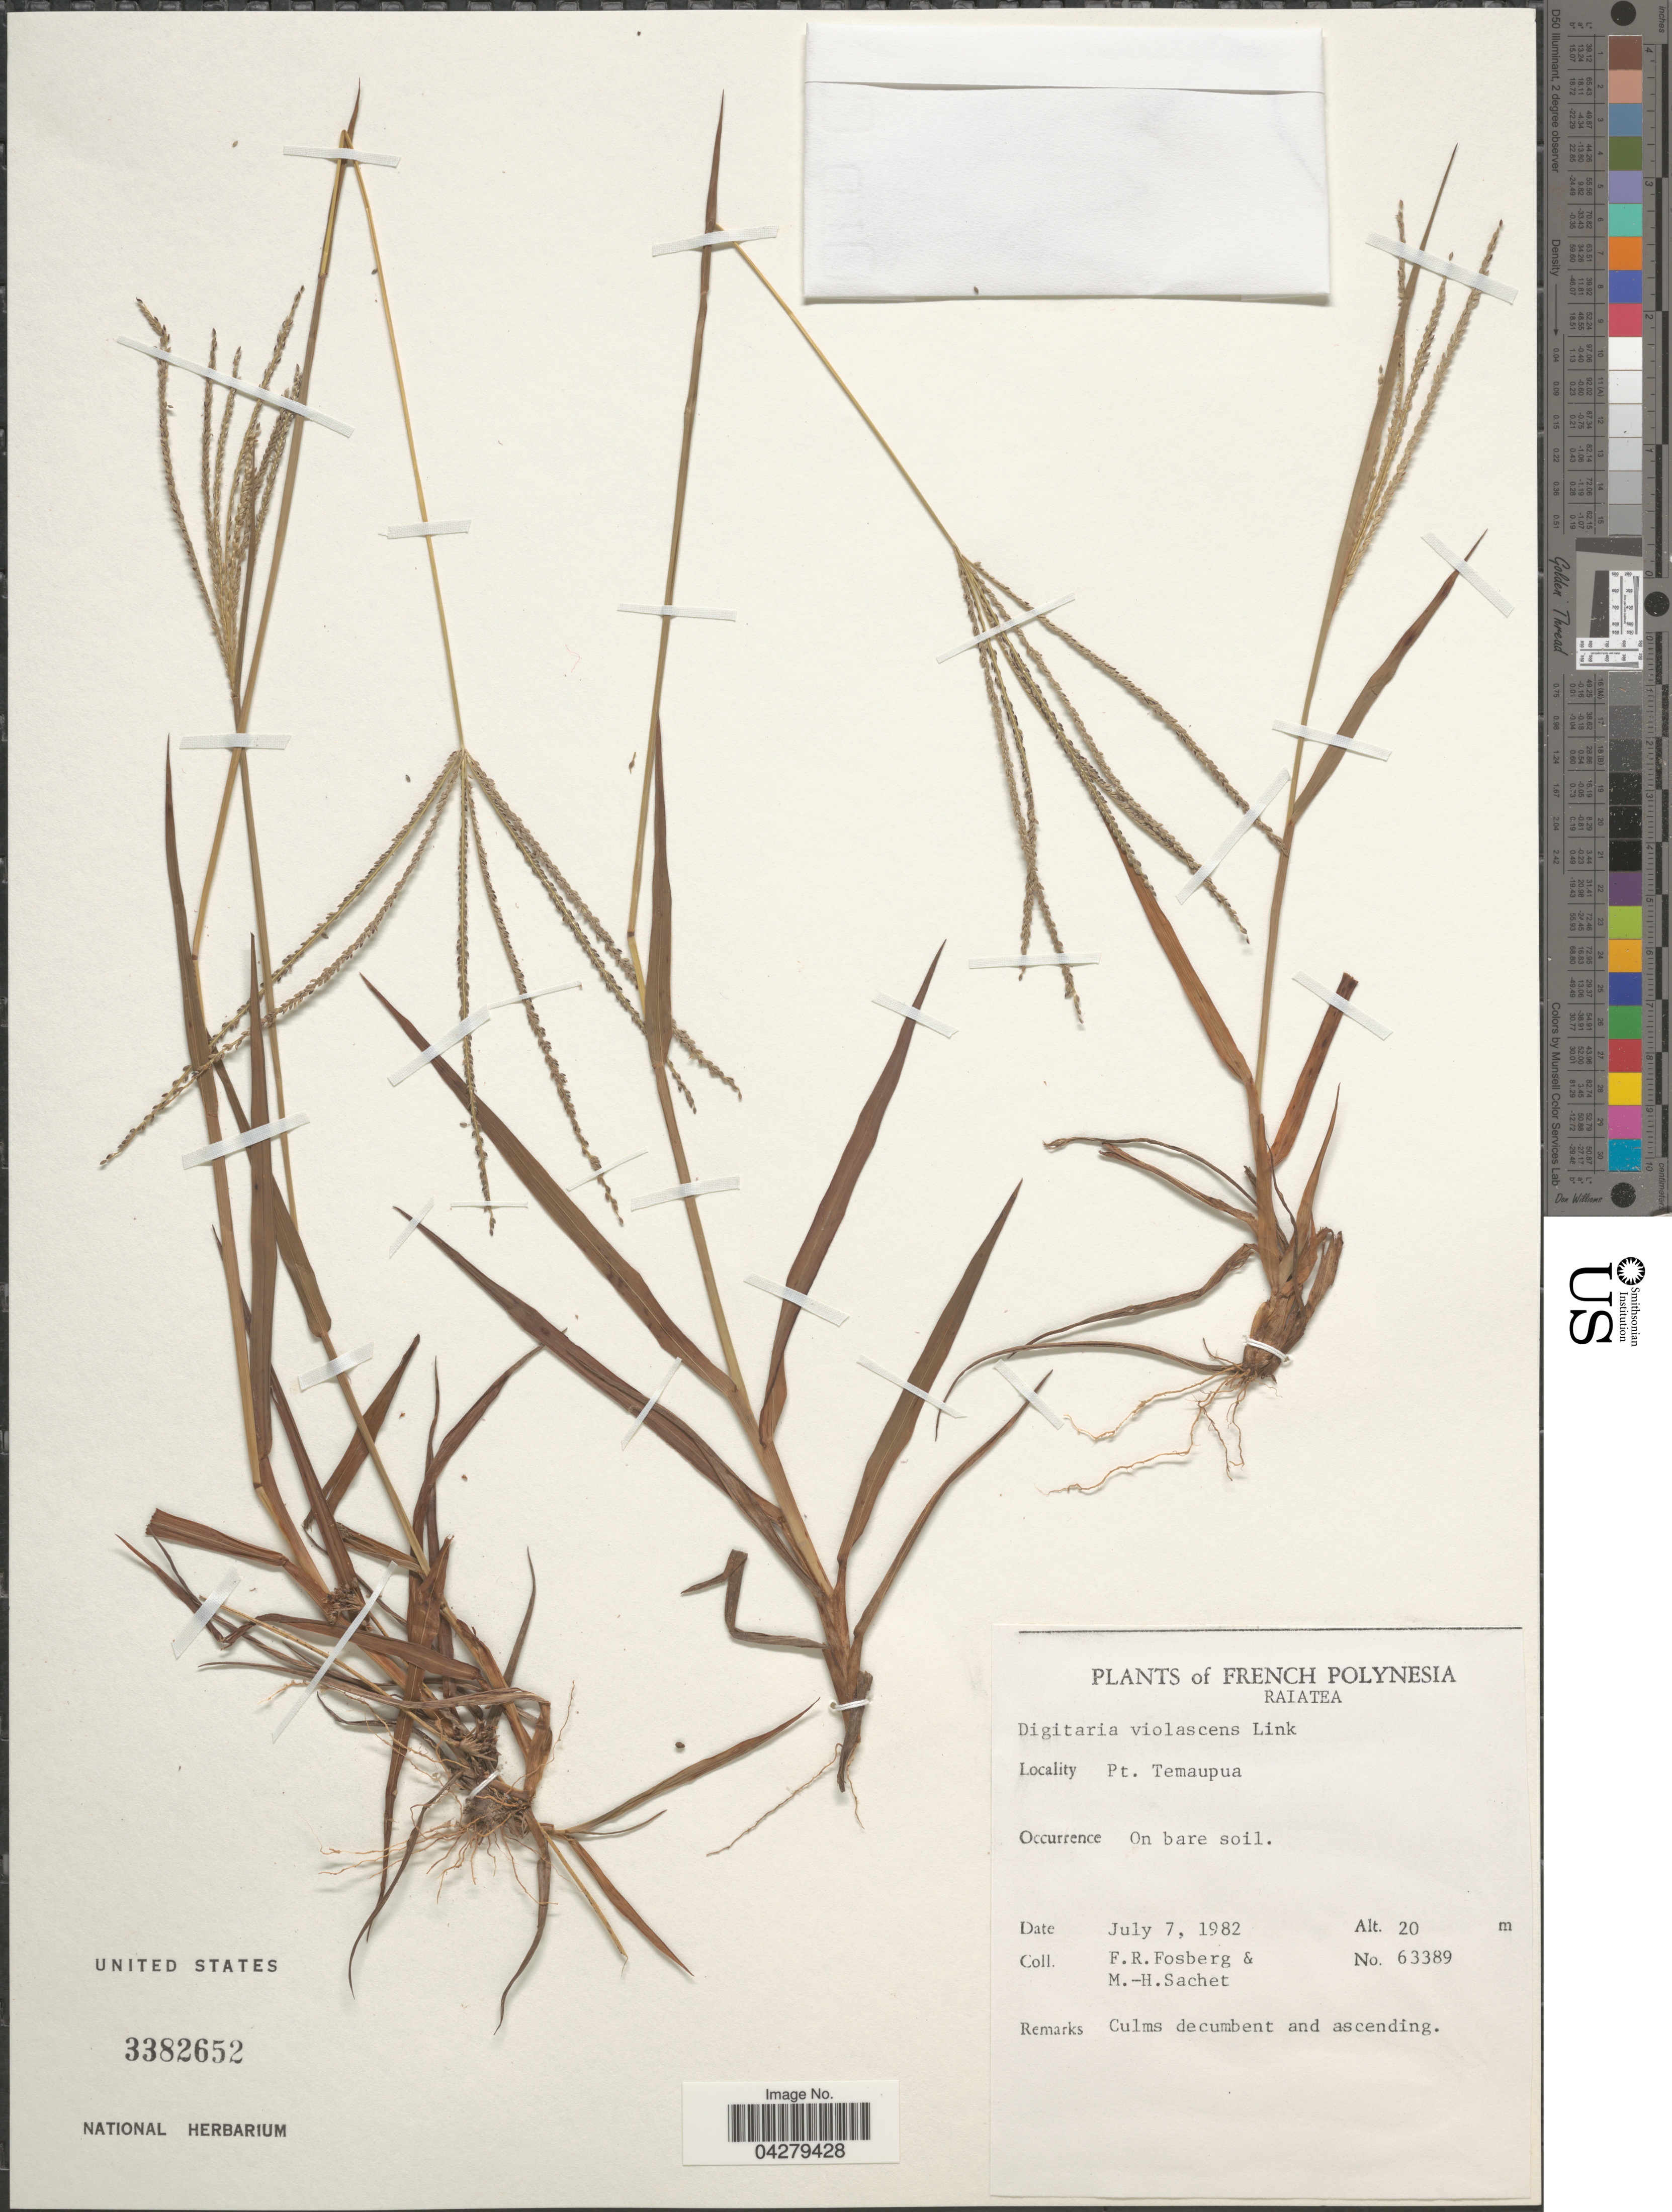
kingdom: Plantae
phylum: Tracheophyta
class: Liliopsida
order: Poales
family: Poaceae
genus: Digitaria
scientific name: Digitaria violascens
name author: Link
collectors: F. R. Fosberg & M.-H. Sachet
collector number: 63389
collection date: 1982-07-07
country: French Polynesia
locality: Raiatea. Pt. Temaupua.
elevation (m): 20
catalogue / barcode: US 3382652